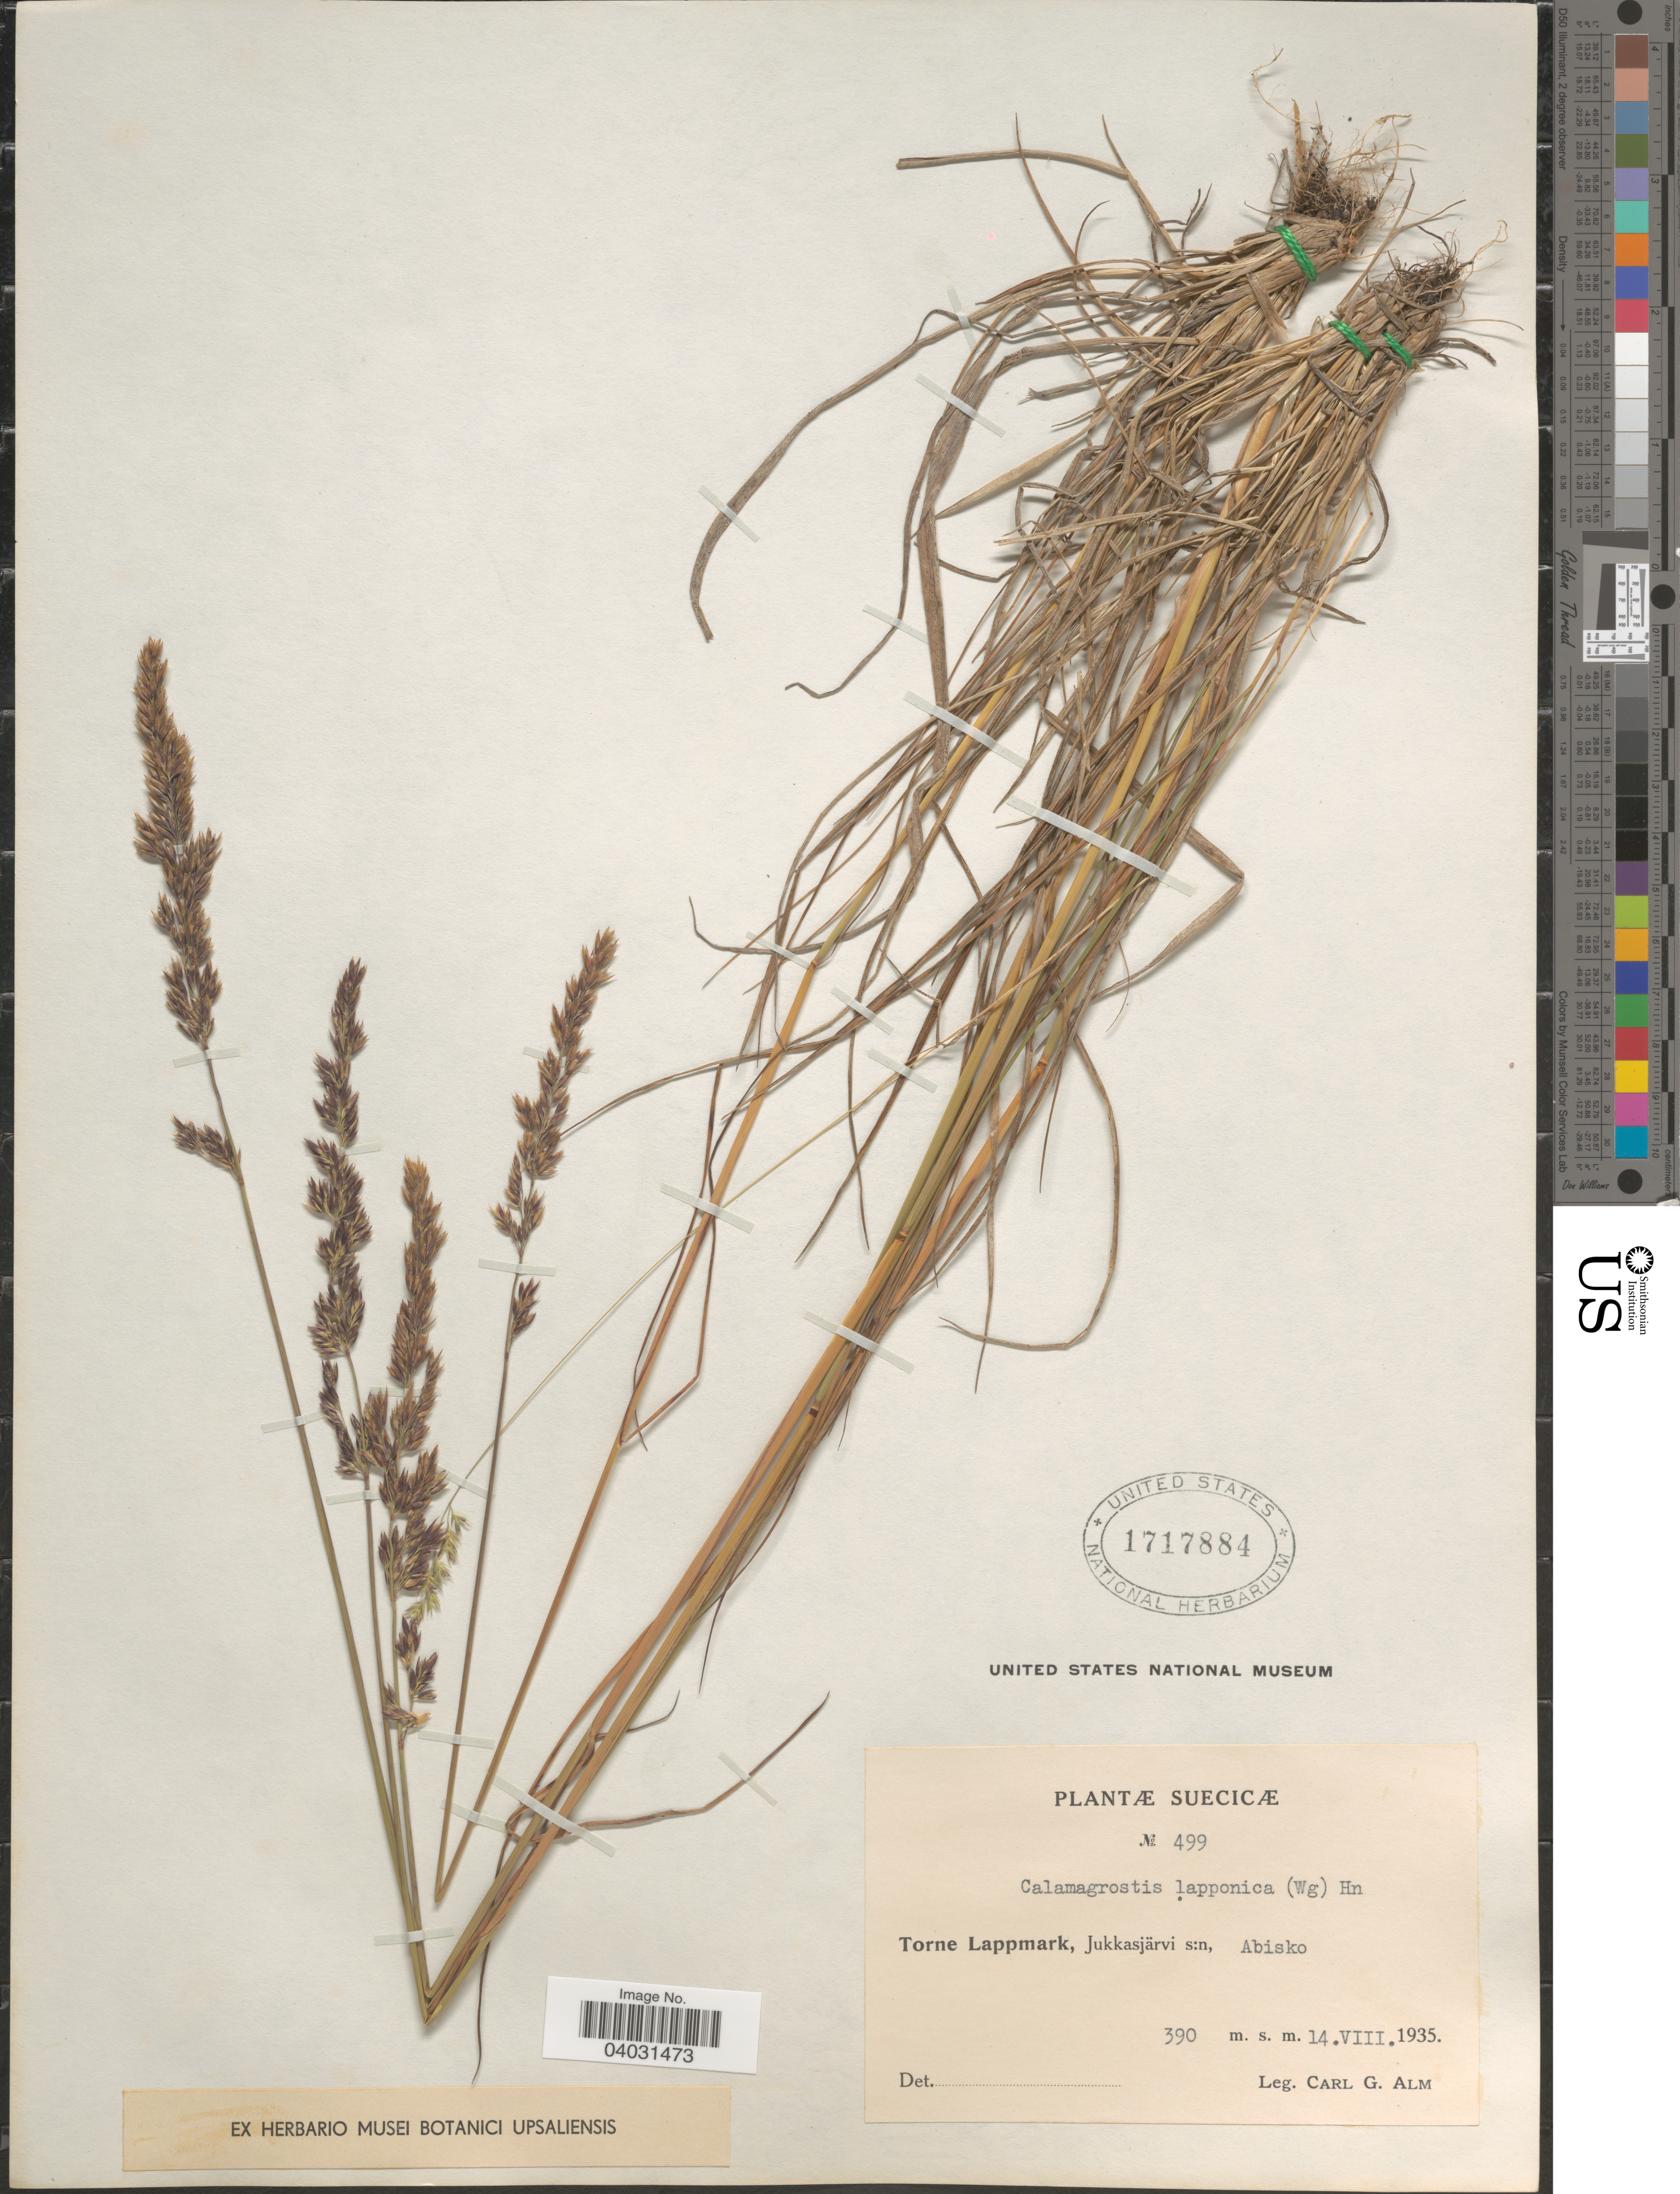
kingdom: Plantae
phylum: Tracheophyta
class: Liliopsida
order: Poales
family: Poaceae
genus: Calamagrostis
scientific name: Calamagrostis lapponica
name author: (Wahlenb.) Hartm.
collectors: C. G. Alm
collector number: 499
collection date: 1935-08-14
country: Sweden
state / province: Norrbotten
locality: Suecicæ. Torne Lappmark, Jukkasjärvi s:n, Abisko.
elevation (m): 390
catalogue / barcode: US 1717884